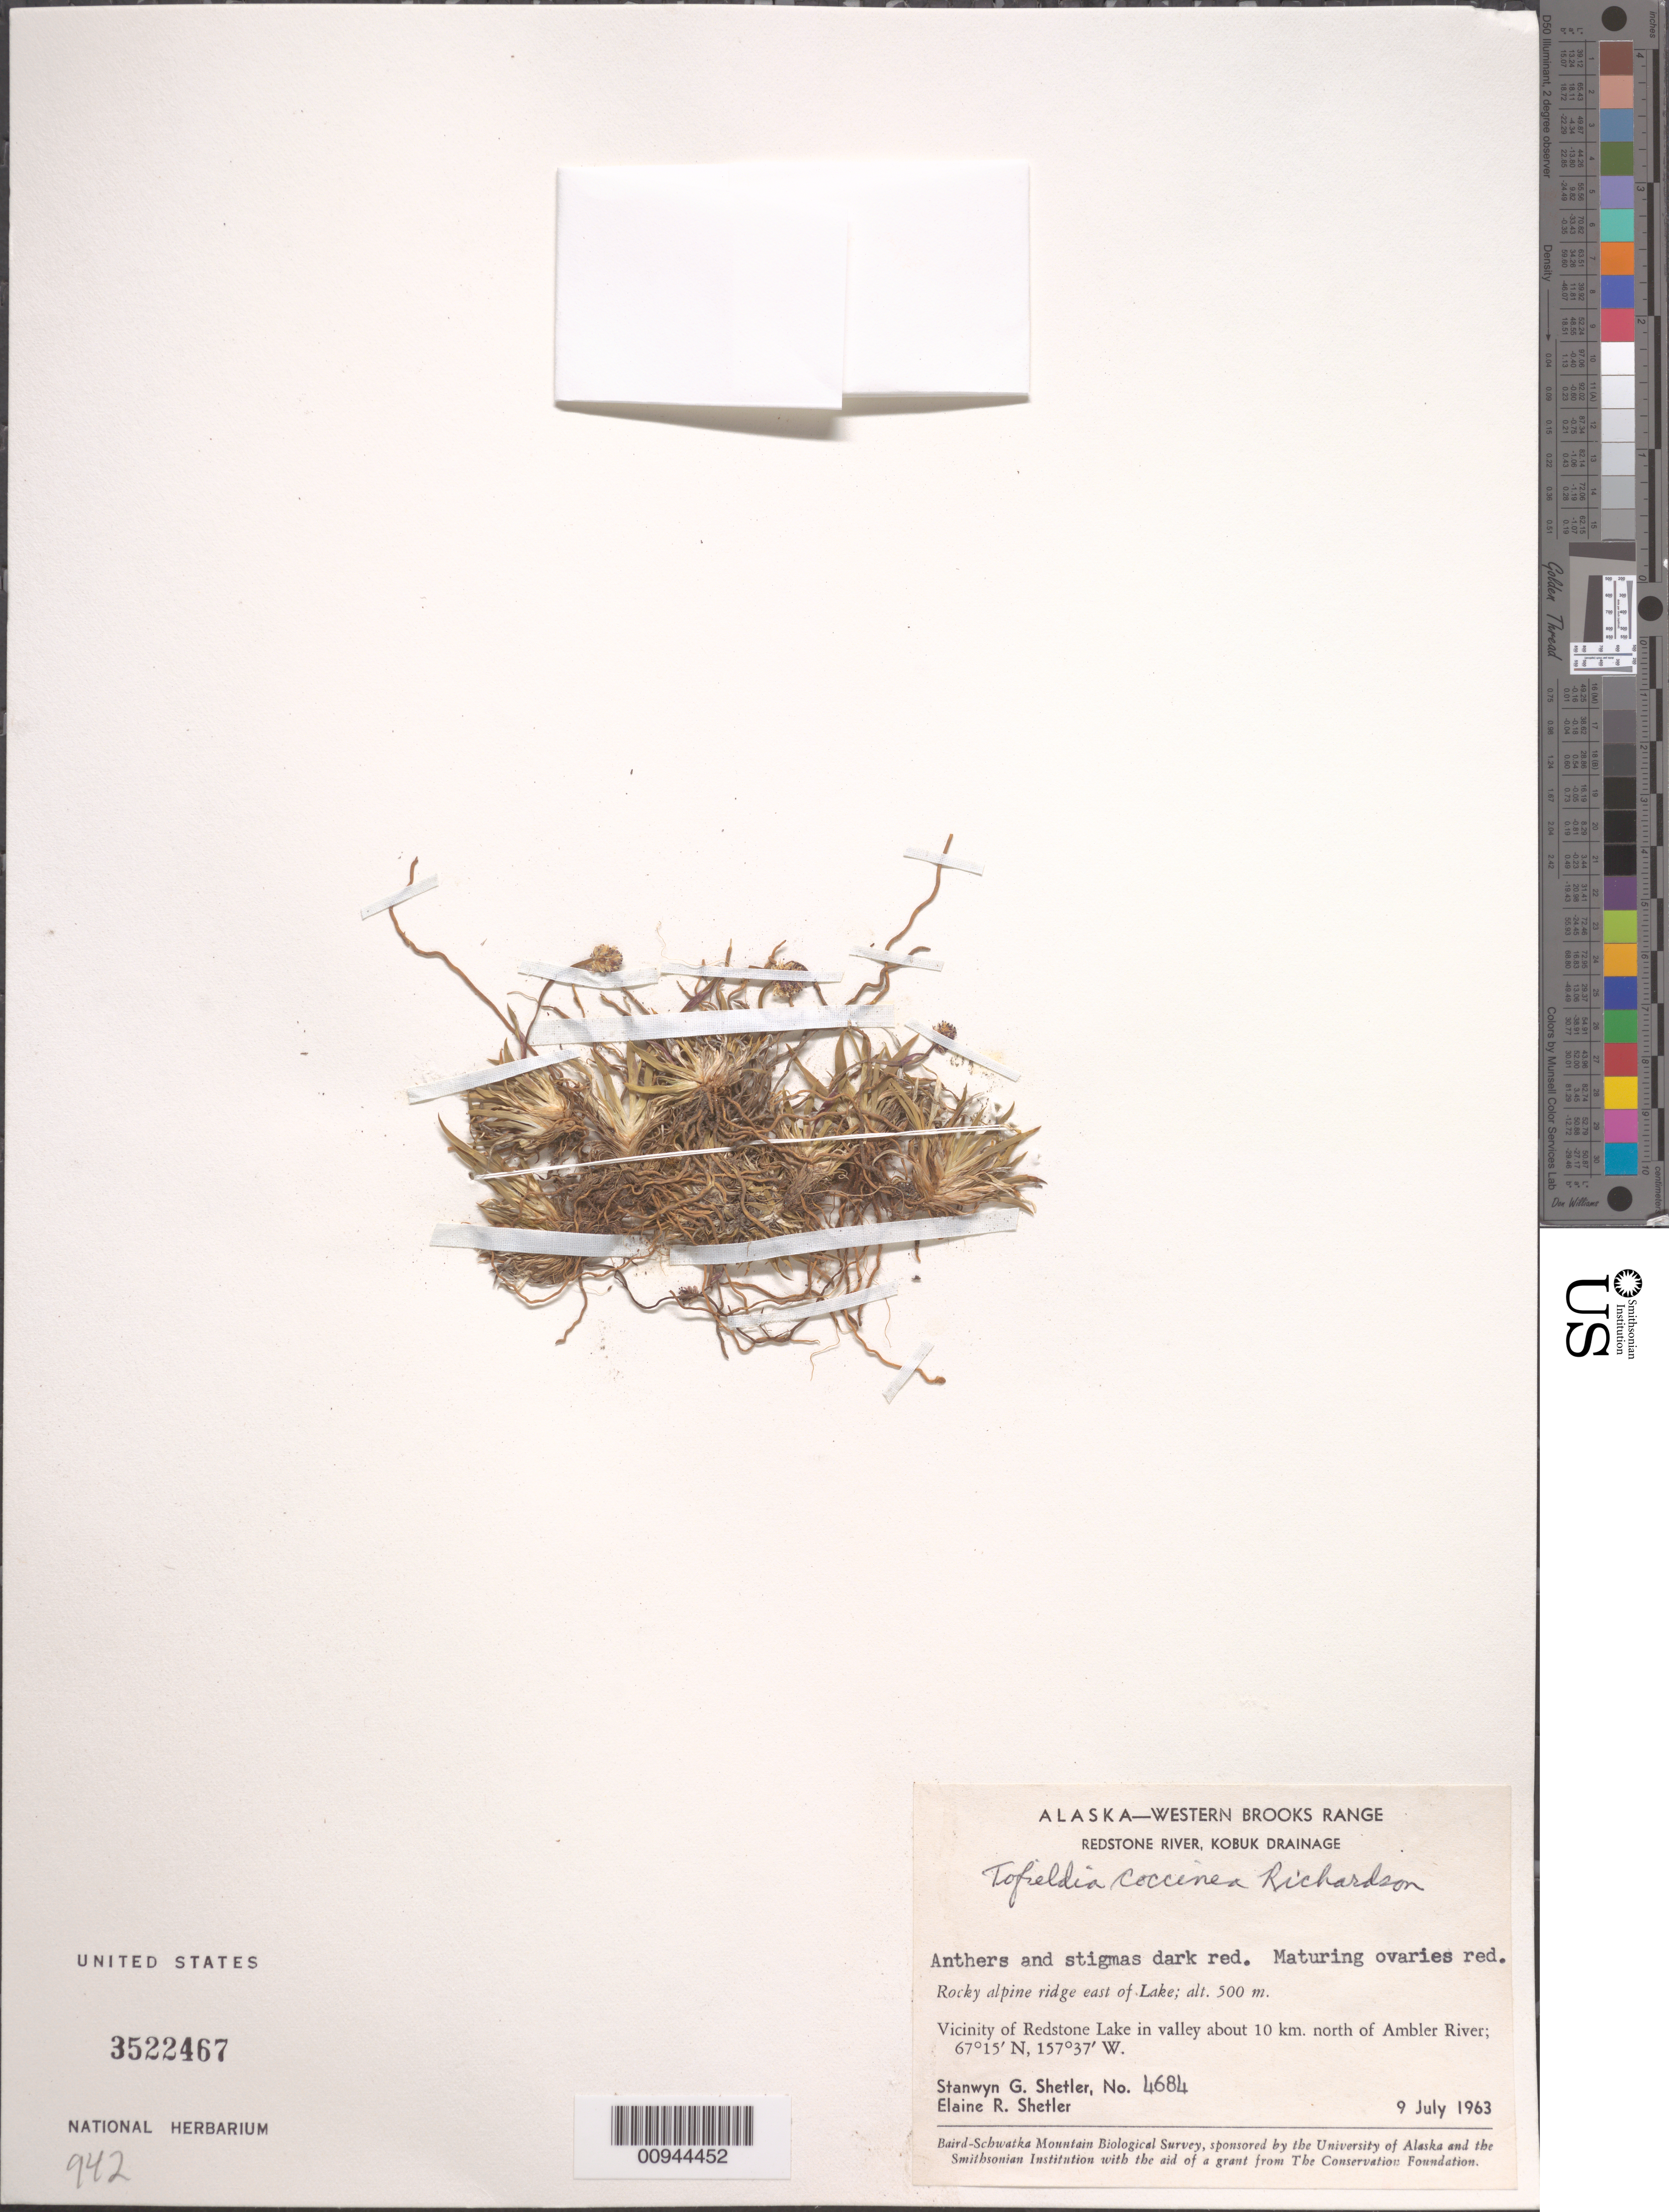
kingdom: Plantae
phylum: Tracheophyta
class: Liliopsida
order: Alismatales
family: Tofieldiaceae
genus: Tofieldia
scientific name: Tofieldia coccinea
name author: Richardson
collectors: S. Shetler & E. R. Shetler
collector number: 4684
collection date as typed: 09 Jul 1963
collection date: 1963-07-09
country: United States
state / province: Alaska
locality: Vicinity of Redstone Lake in valley about 10 km. north of Ambler River. Western Brooks Range, Redstone River, Kobuk Drainage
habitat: Rocky alpine ridge east of Lake.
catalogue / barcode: US 3522467